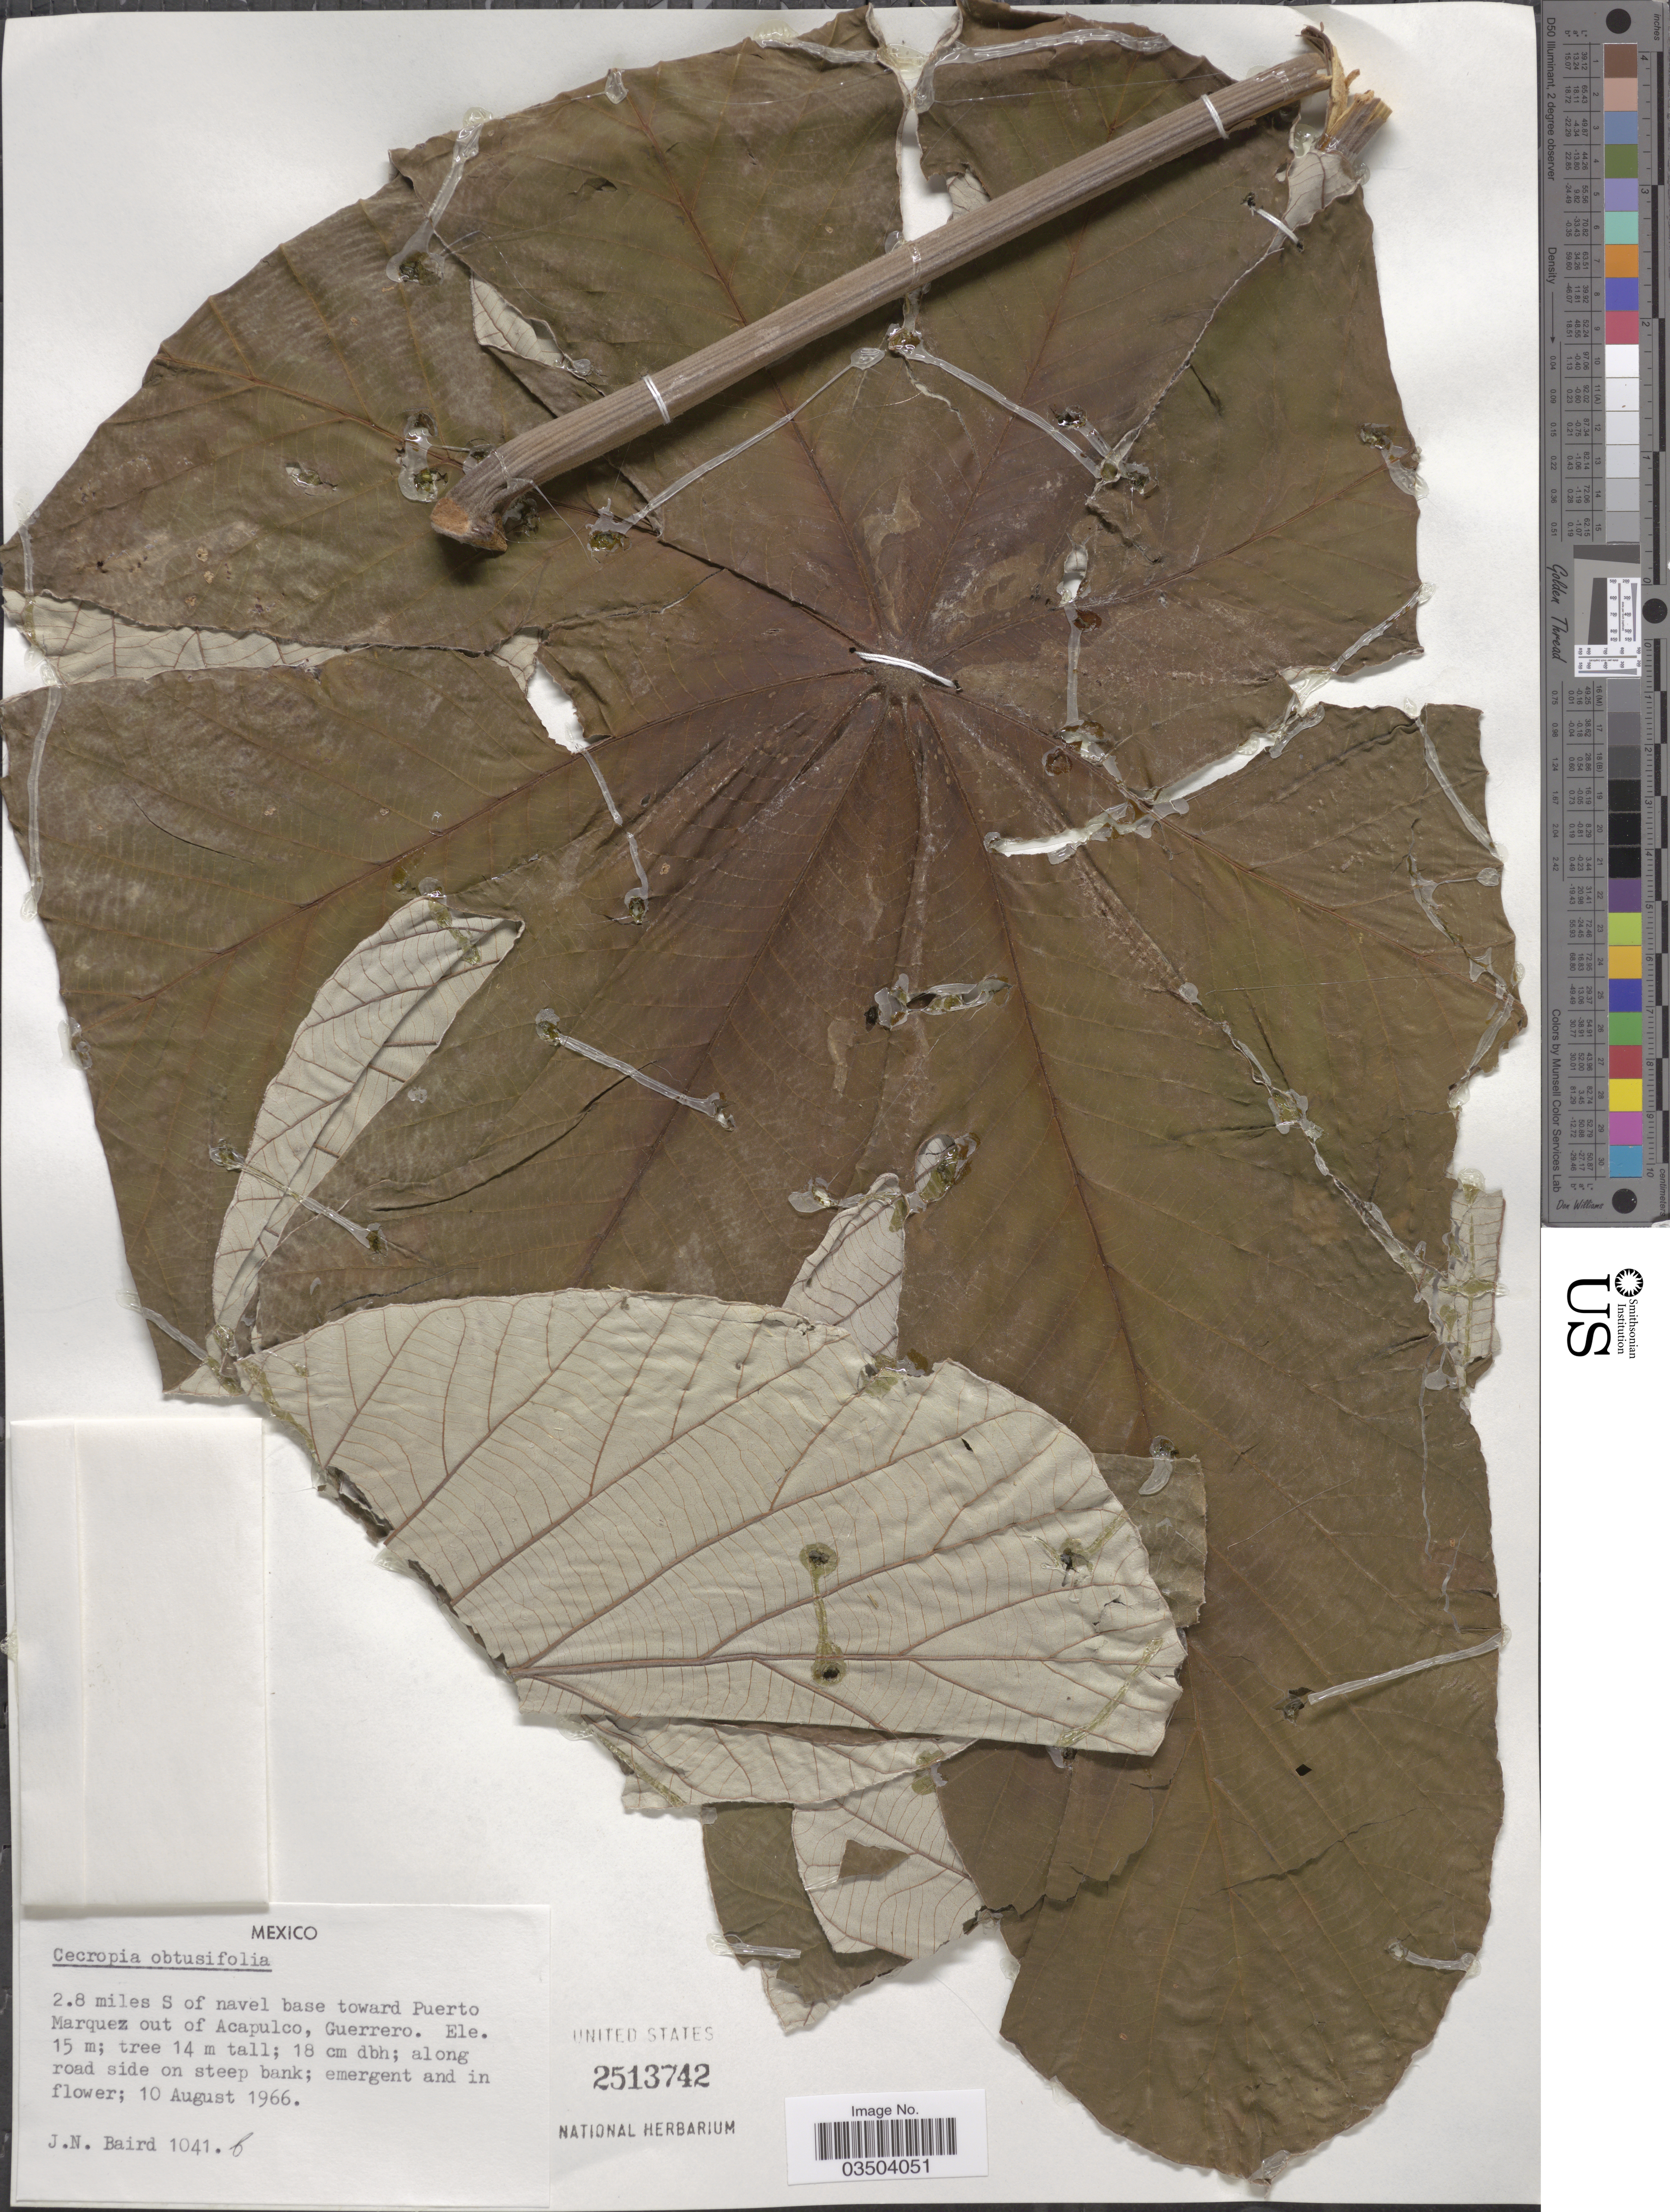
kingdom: Plantae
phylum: Tracheophyta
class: Magnoliopsida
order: Rosales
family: Urticaceae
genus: Cecropia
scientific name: Cecropia obtusifolia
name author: Bertol.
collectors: J. Baird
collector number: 1041b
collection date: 1966-08-10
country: Mexico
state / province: Guerrero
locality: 2.8 miles S of navel base toward Puerto marquez out of Acapulco.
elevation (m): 15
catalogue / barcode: US 2513742